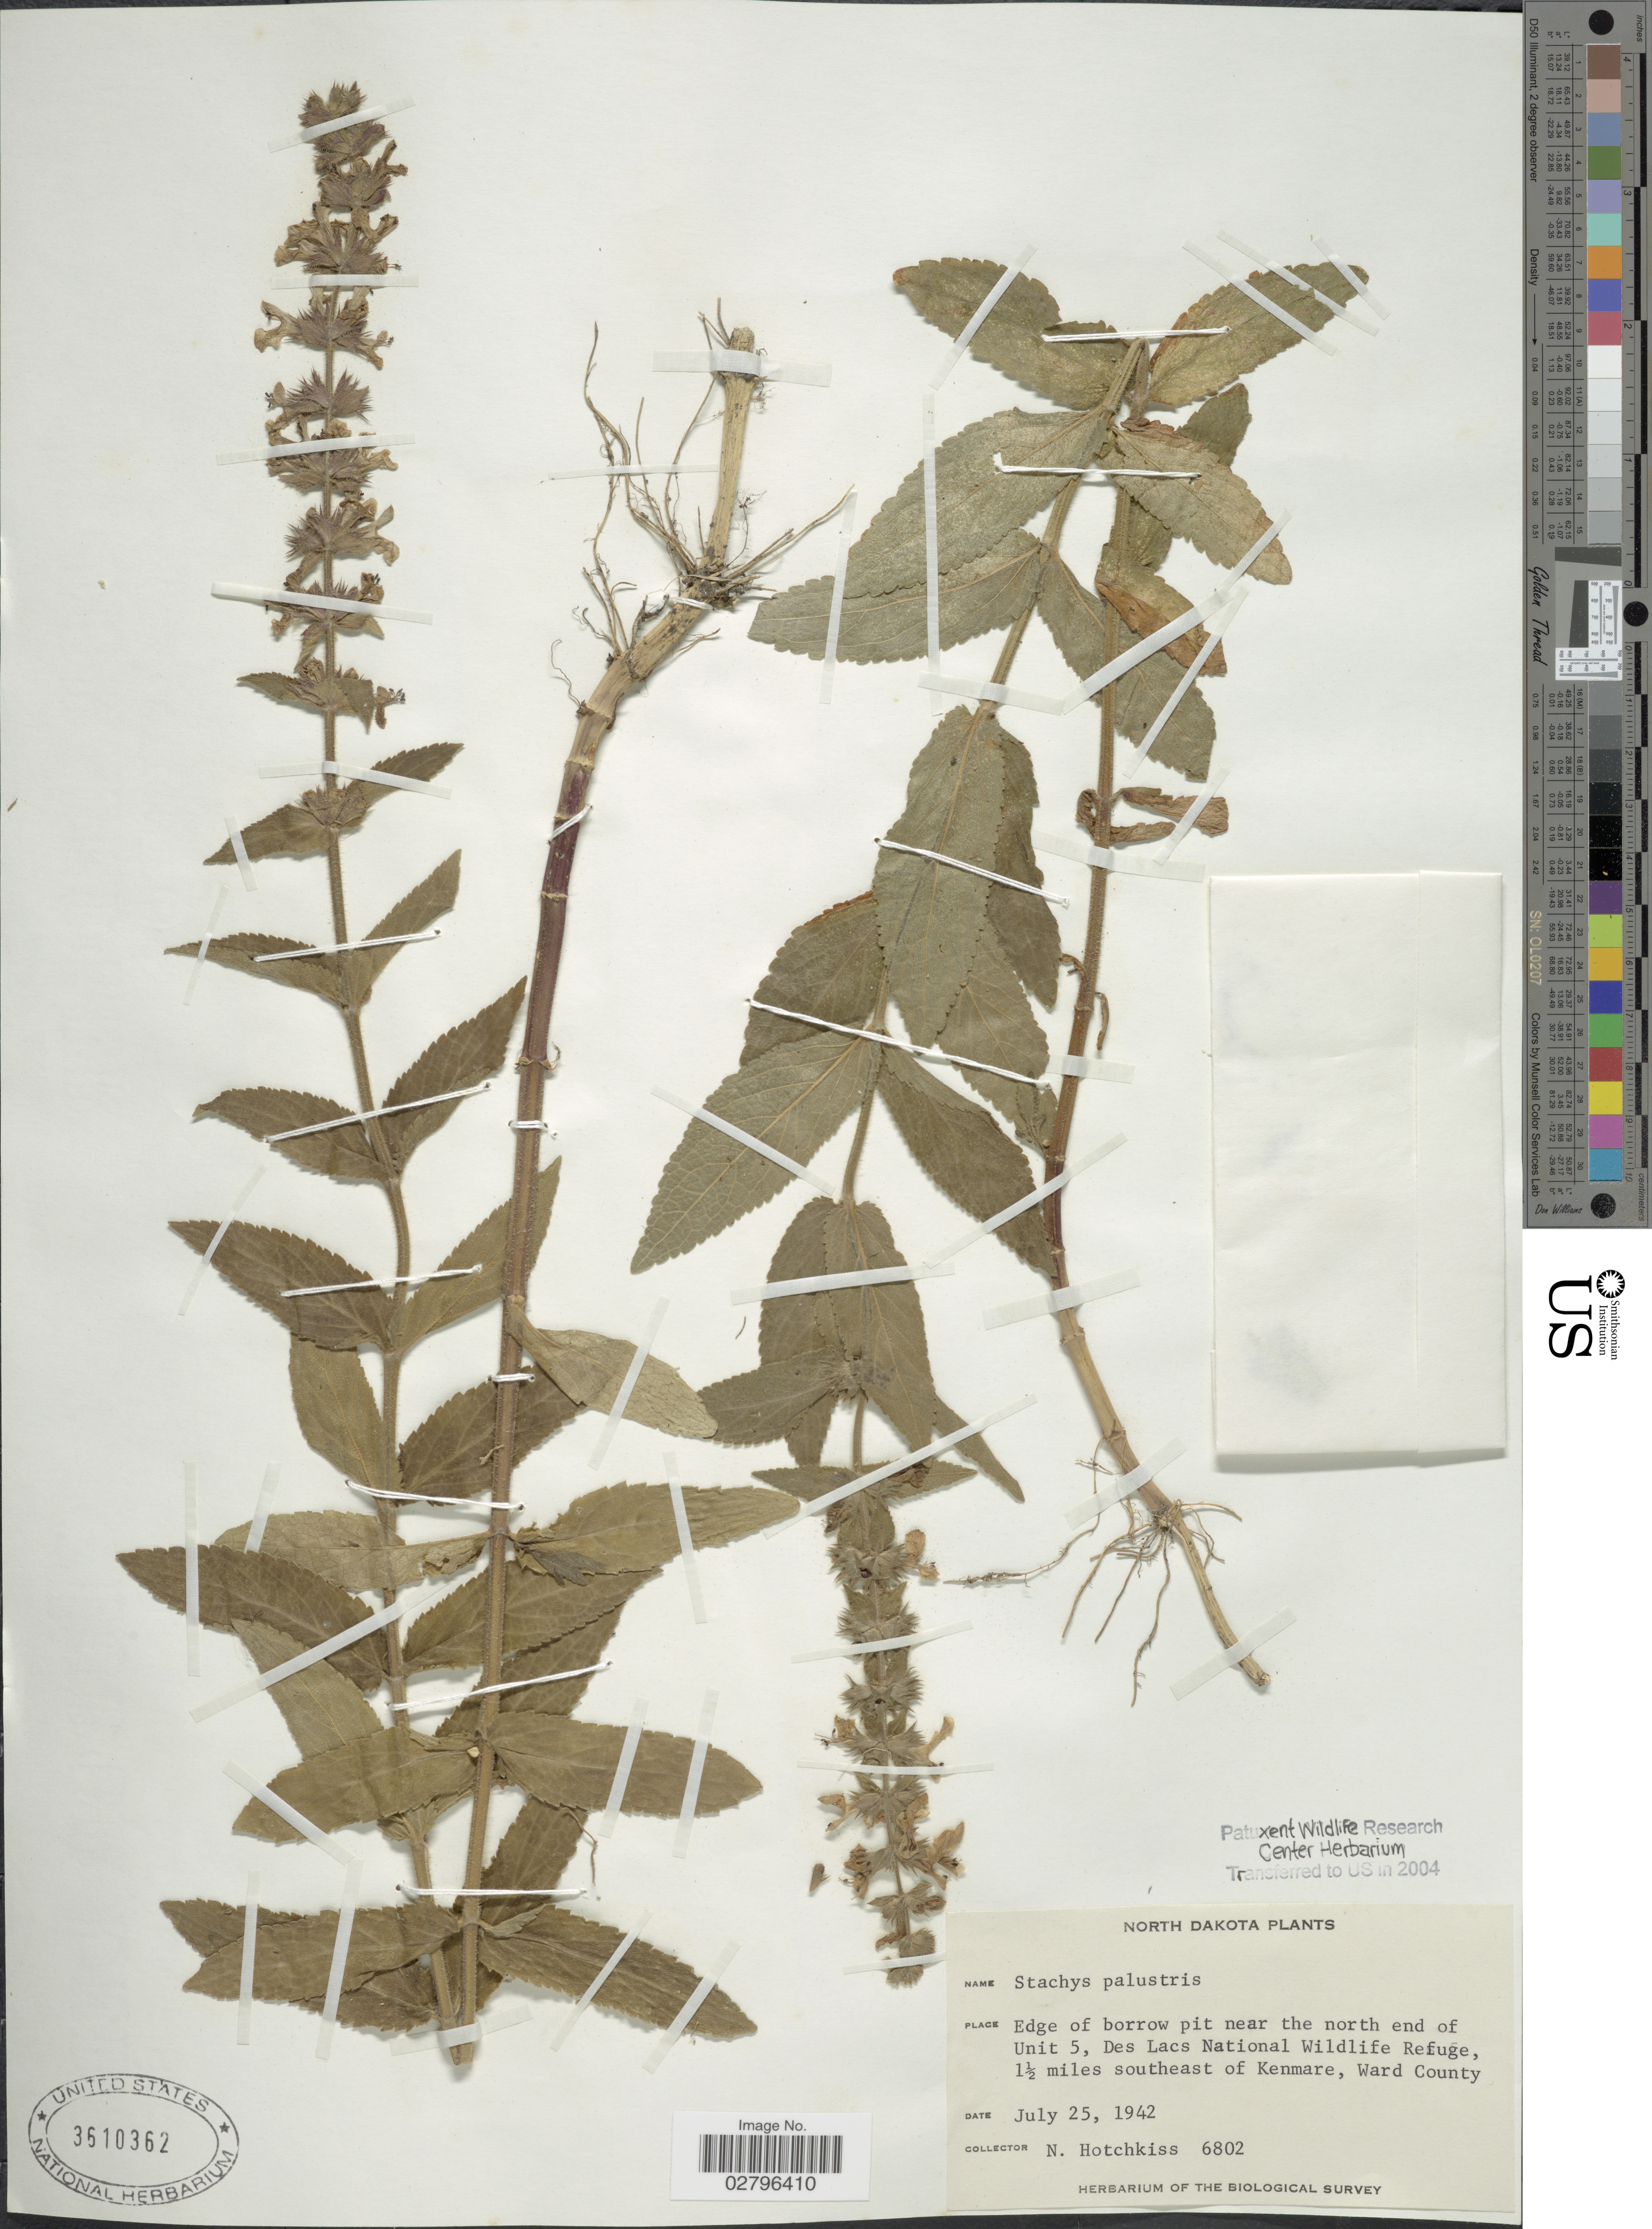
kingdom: Plantae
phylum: Tracheophyta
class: Magnoliopsida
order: Lamiales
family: Lamiaceae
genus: Stachys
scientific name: Stachys palustris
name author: L.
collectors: N. Hotchkiss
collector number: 6802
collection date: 1942-07-25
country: United States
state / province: North Dakota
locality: Edge of borrow pit near the north end of Unit 5, Des Lacs National Wildlife Refuge, 1½ miles southeast of Kenmare, Ward County.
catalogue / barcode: US 3610362